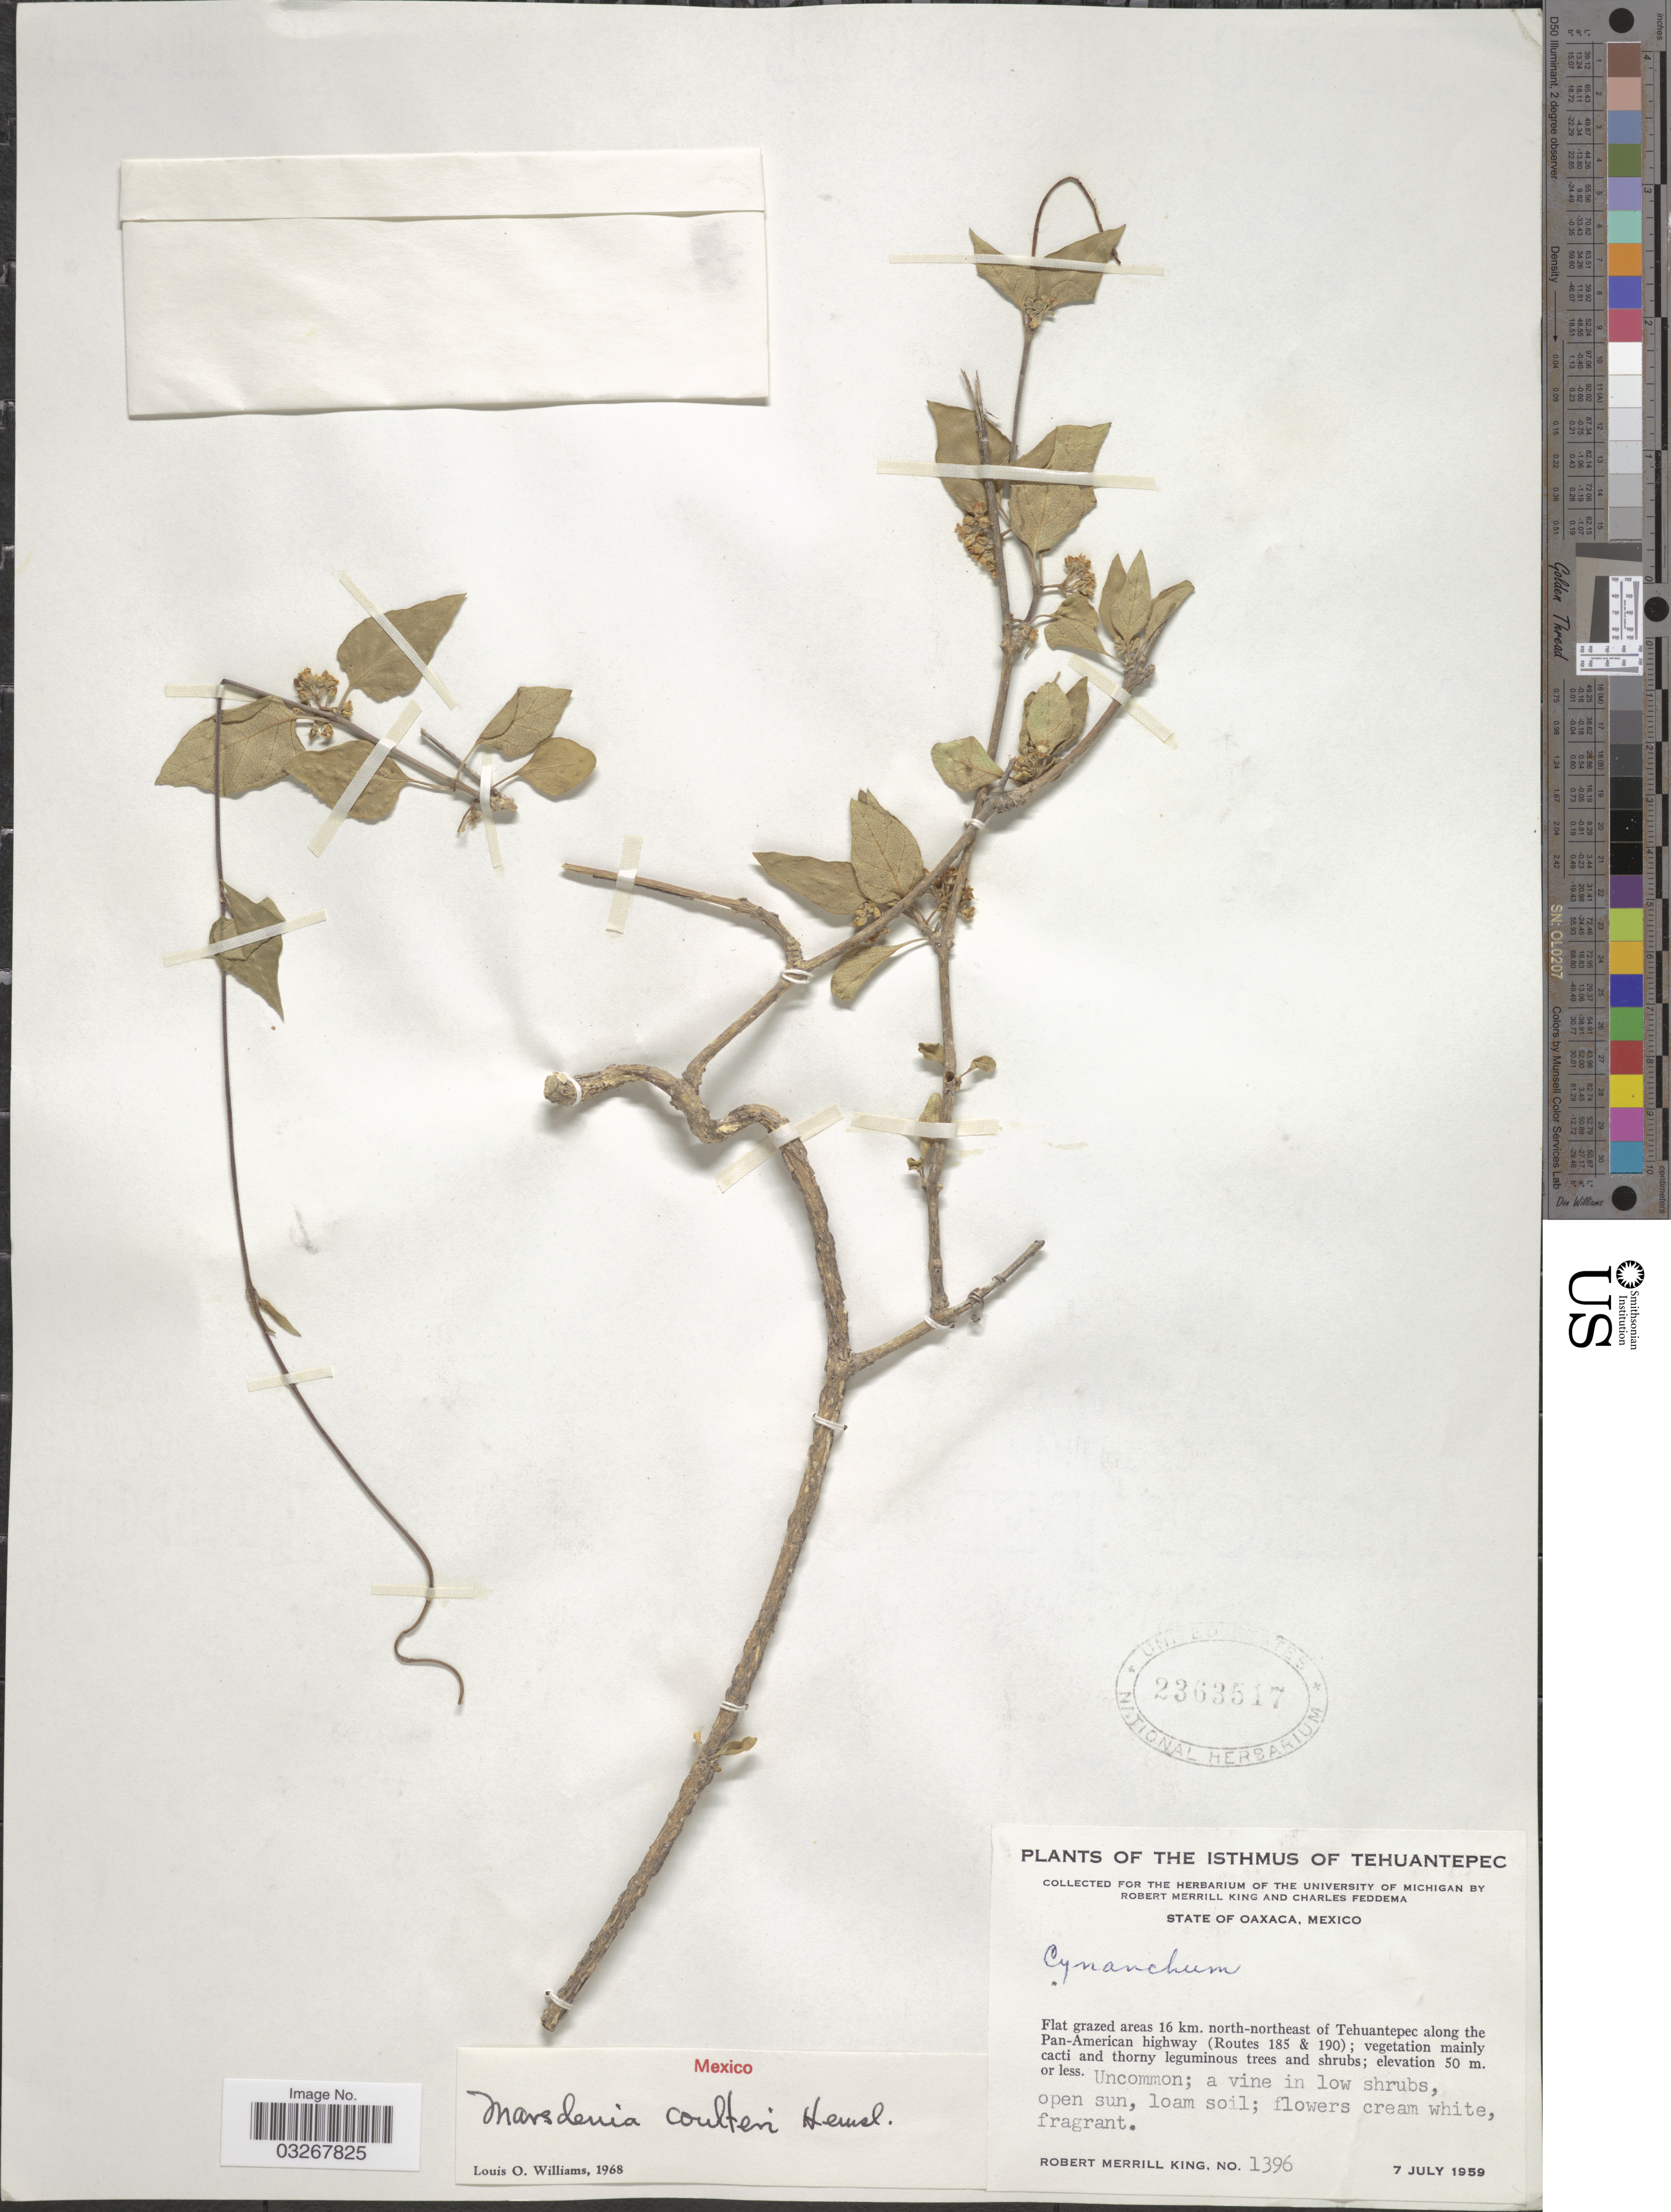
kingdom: Plantae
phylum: Tracheophyta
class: Magnoliopsida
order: Gentianales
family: Apocynaceae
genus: Marsdenia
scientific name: Marsdenia coulteri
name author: Hemsl.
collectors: R. M. King & C. Feddema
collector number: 1396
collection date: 1959-07-07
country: Mexico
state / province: Oaxaca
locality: The Isthmus of Tehuantepec. Flat grazed areas 16 km. north-northeast of Tehuantepec along the Pan-American highway (Routes 185 & 190).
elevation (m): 50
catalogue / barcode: US 2363517